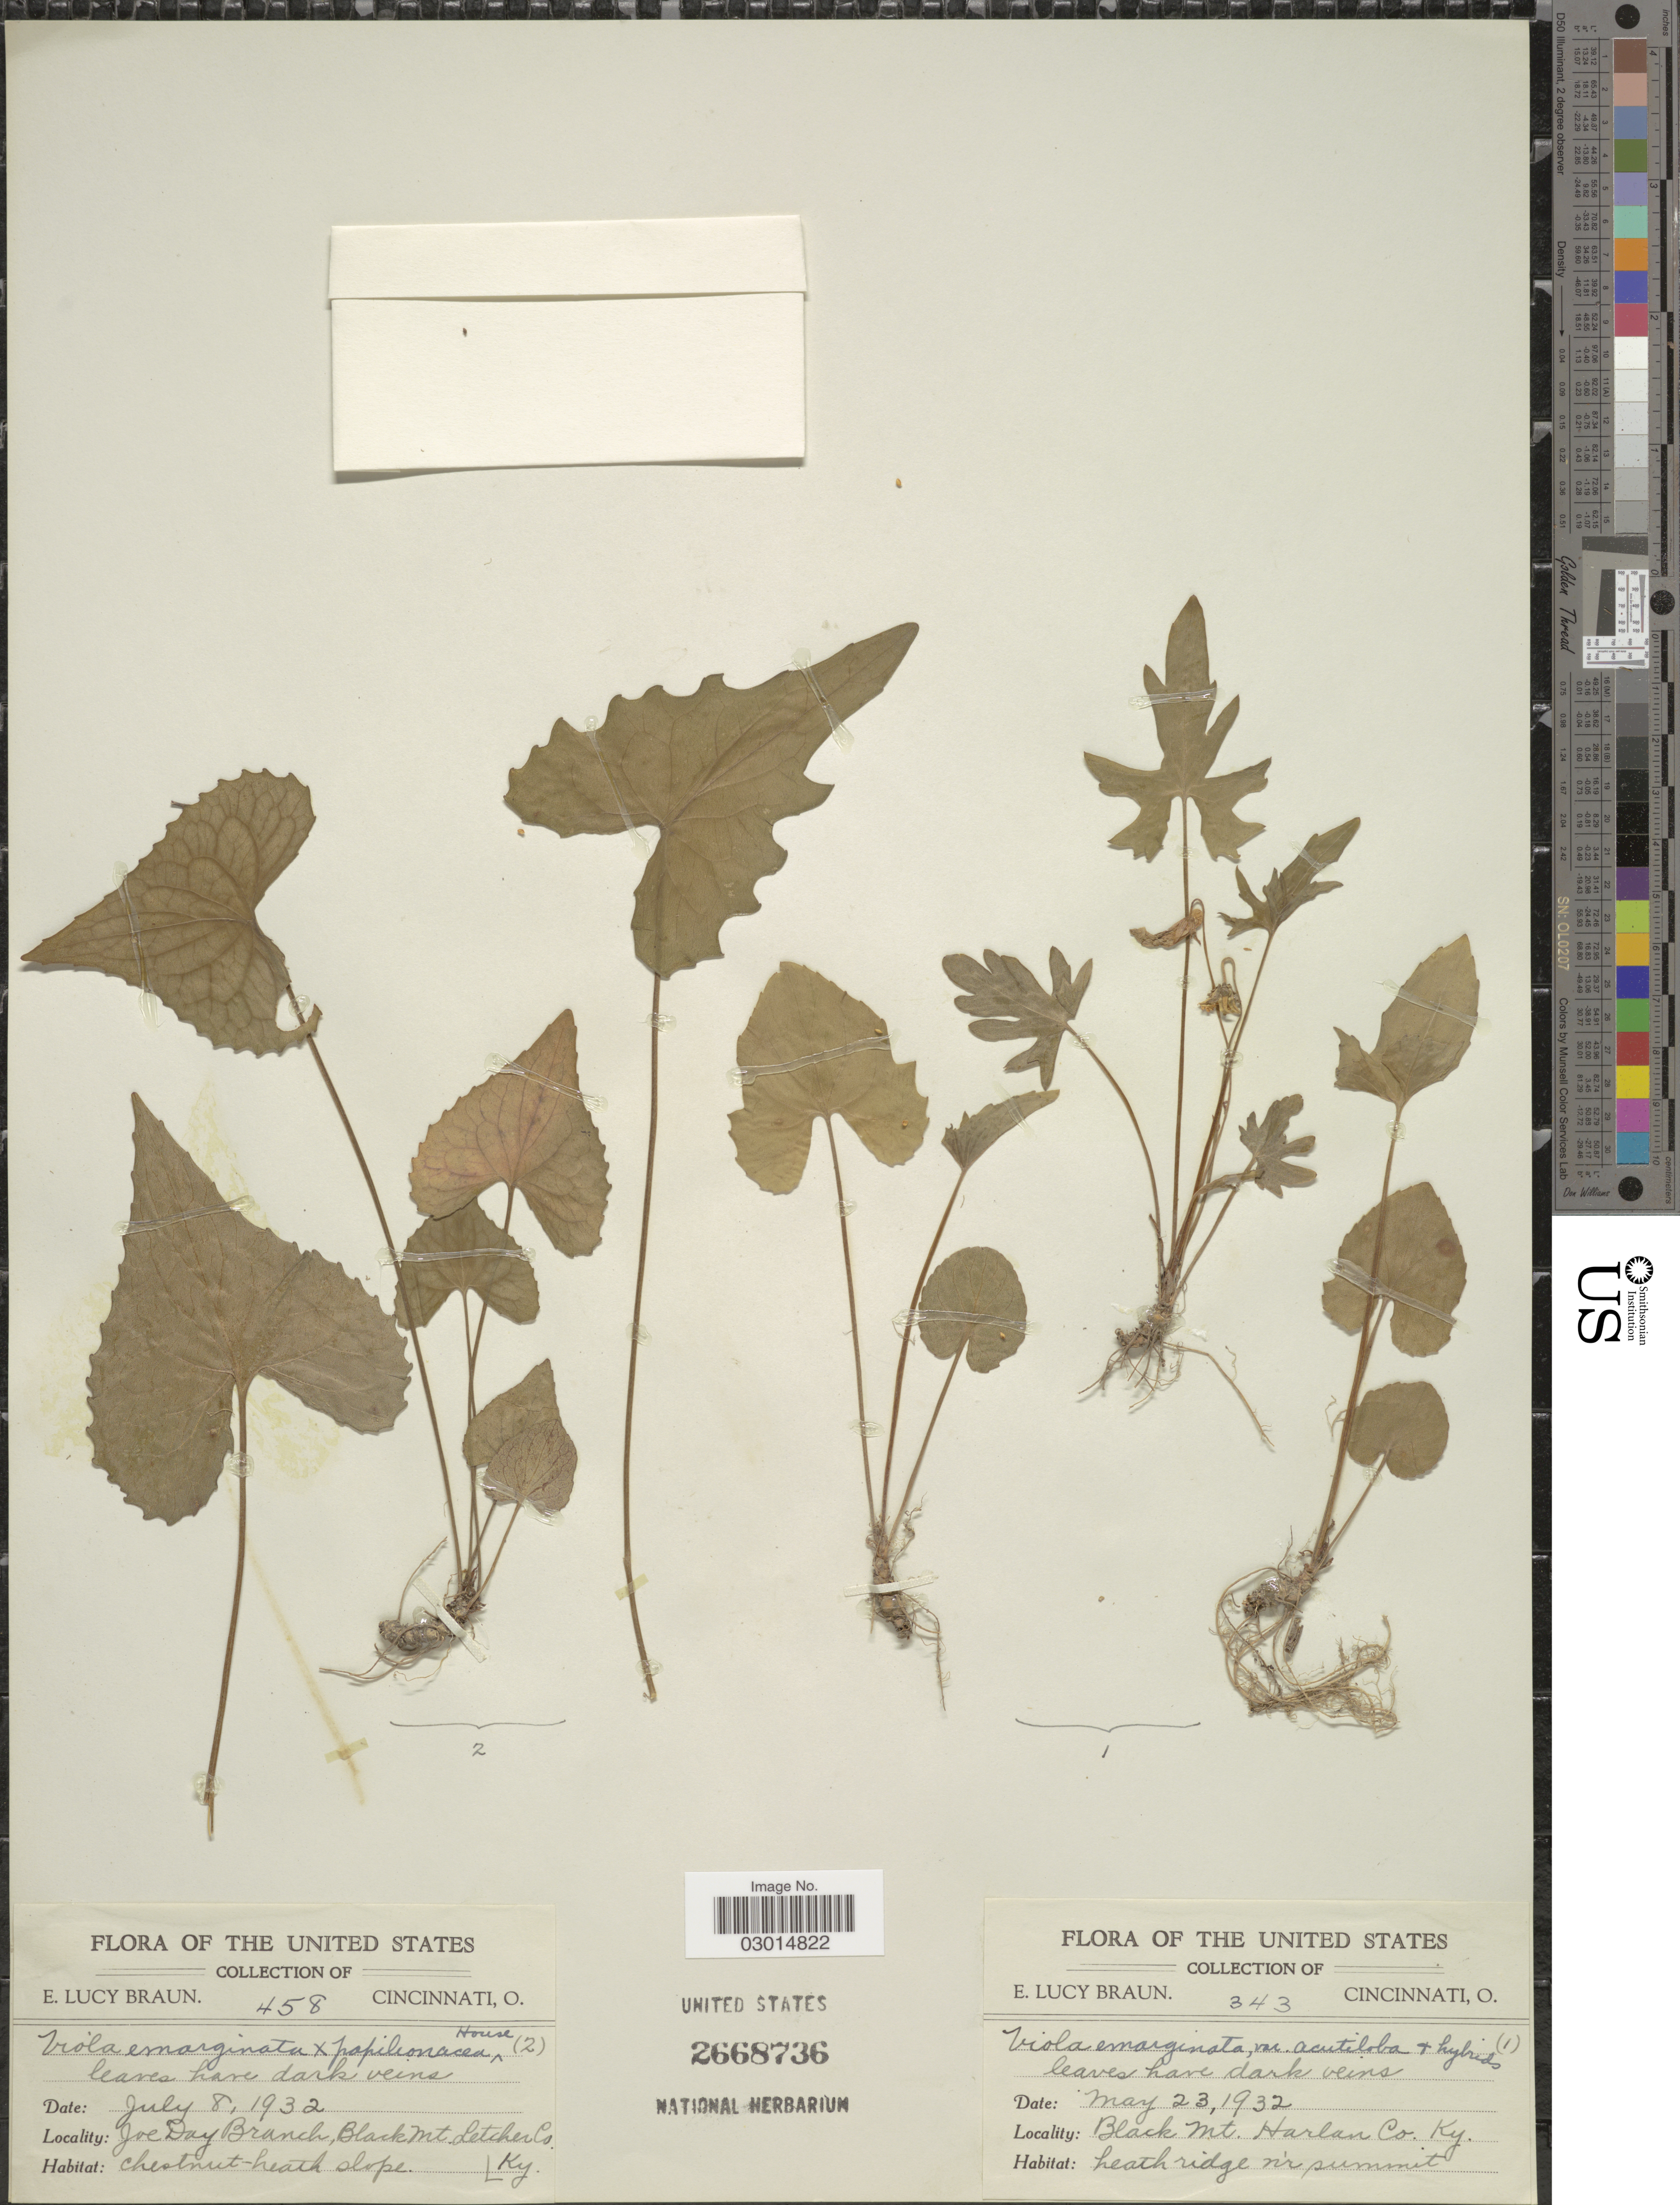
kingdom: Plantae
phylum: Tracheophyta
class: Magnoliopsida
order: Malpighiales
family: Violaceae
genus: Viola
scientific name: Viola emarginata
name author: (Nutt.) LeConte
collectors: E. L. Braun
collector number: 343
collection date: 1932-05-23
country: United States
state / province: Kentucky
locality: Black Mt. Harlan Co.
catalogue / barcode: US 2668736-2